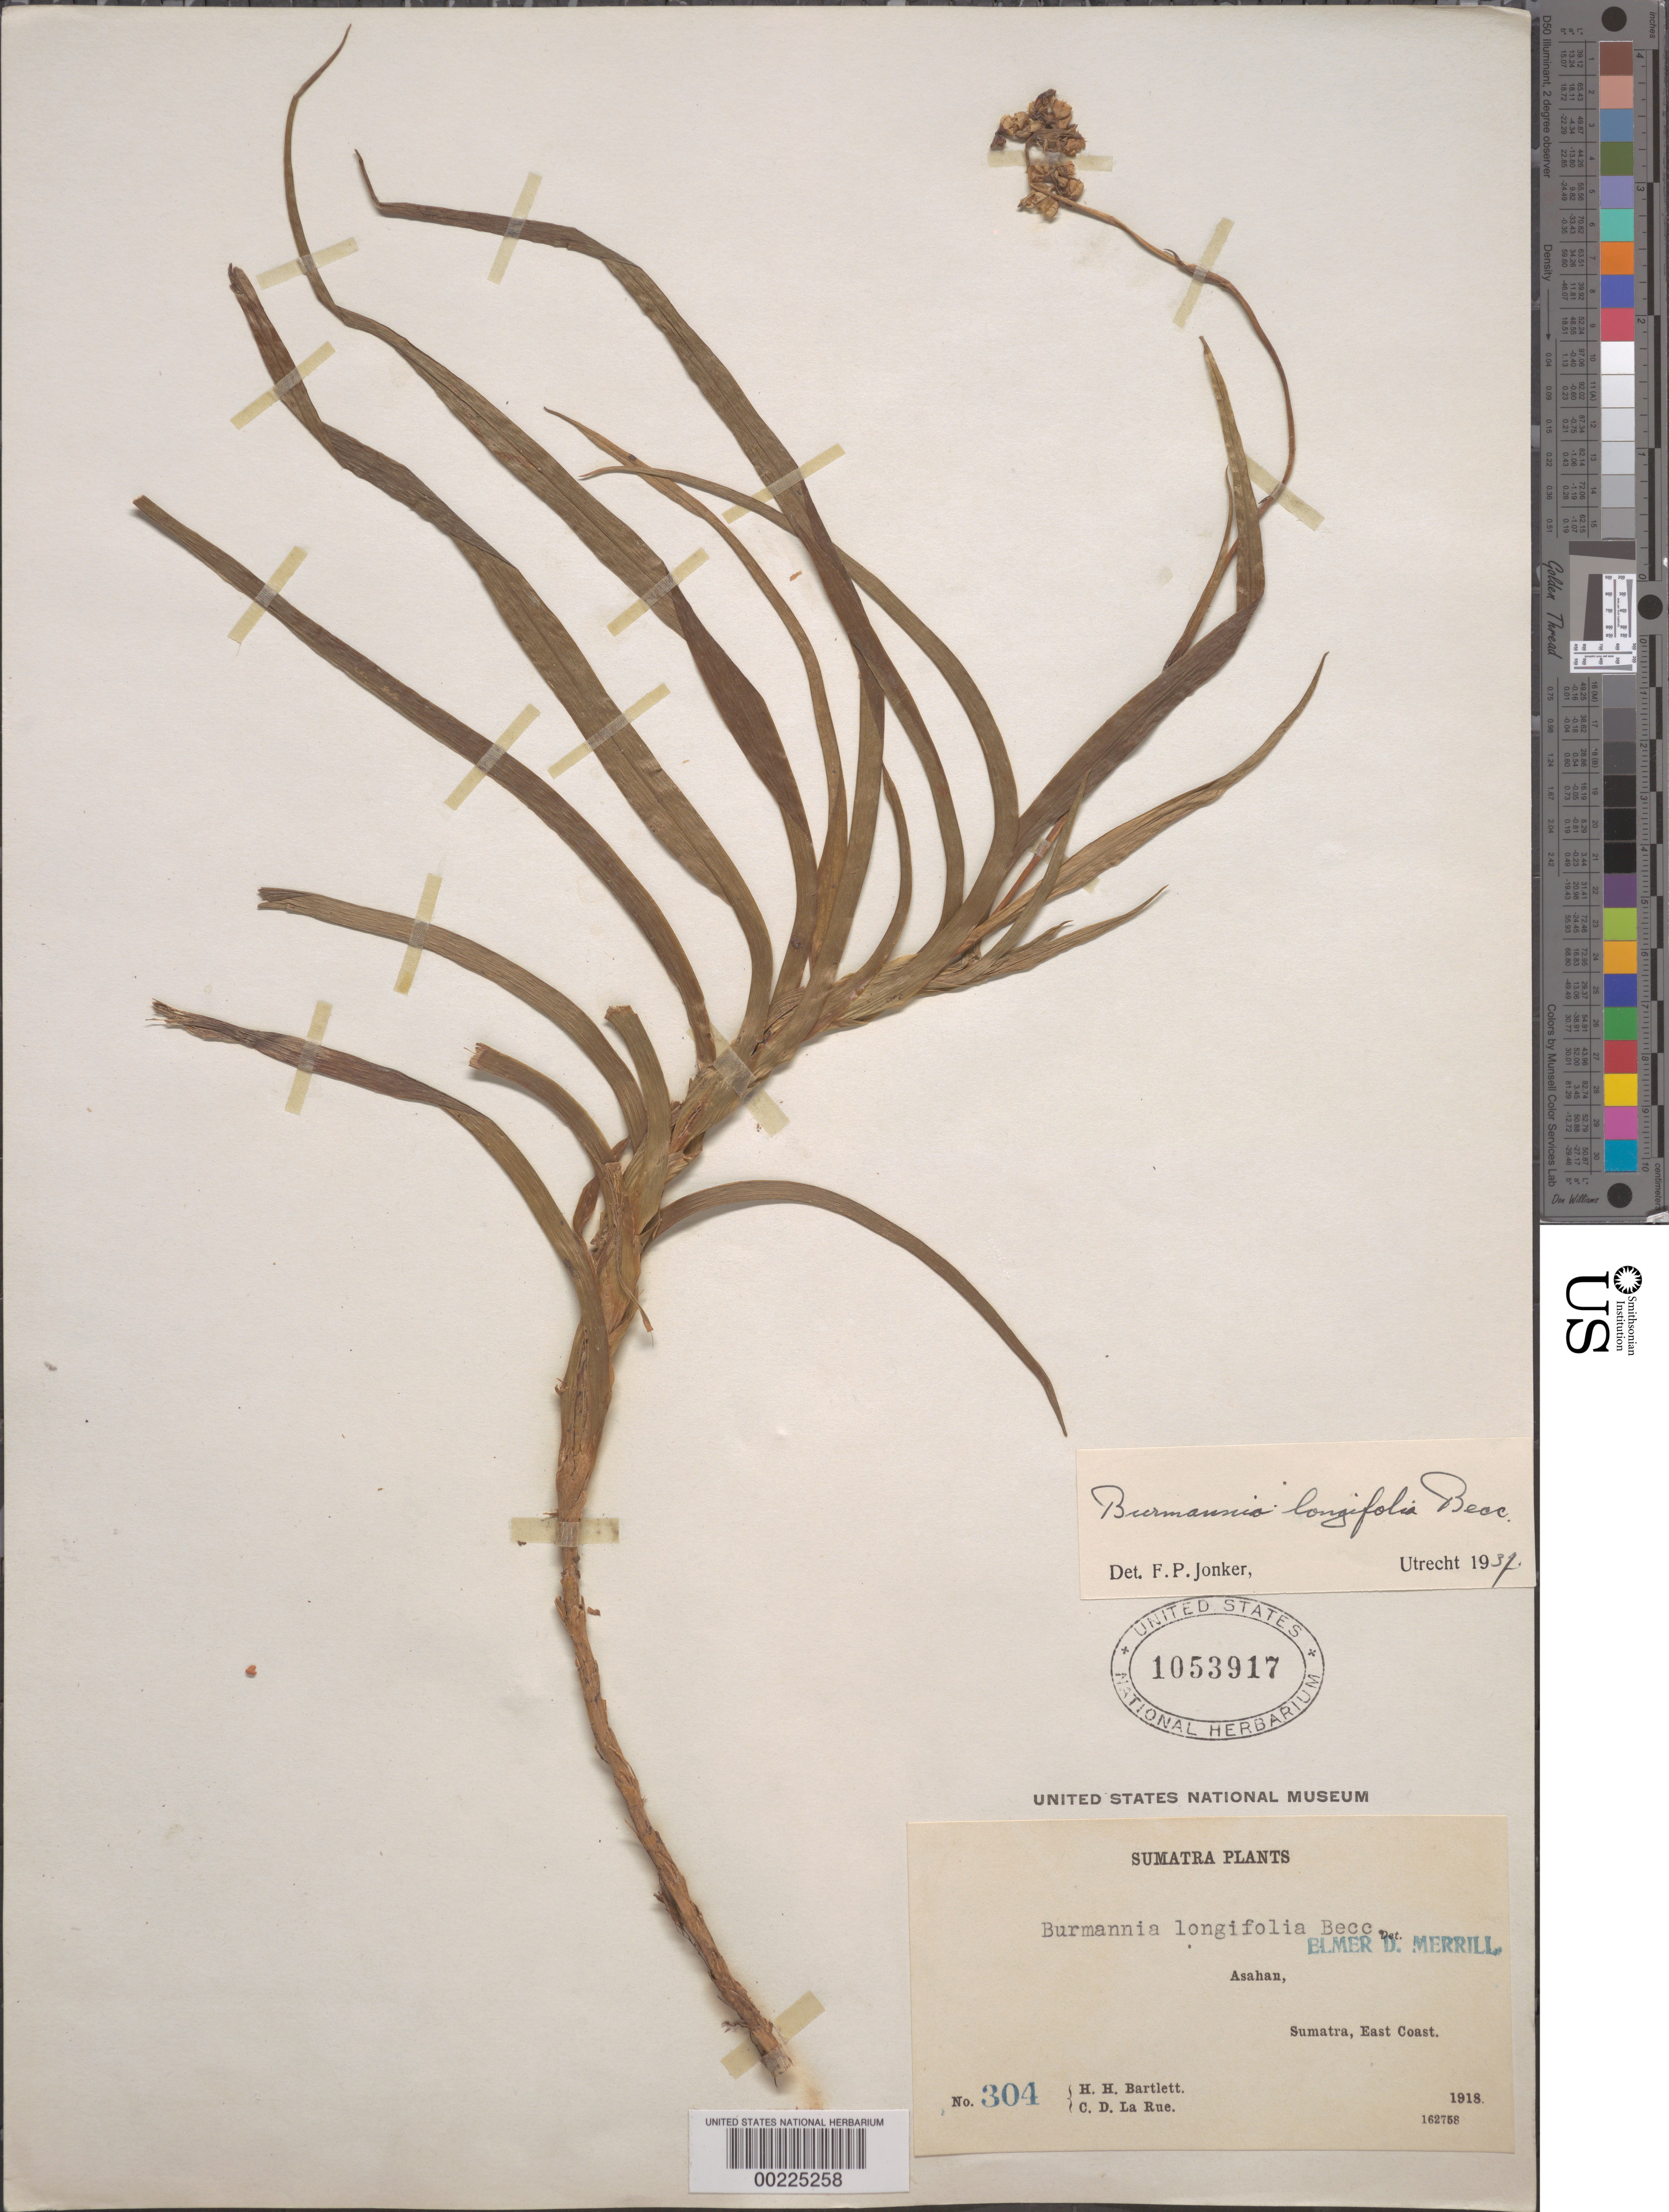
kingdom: Plantae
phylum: Tracheophyta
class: Liliopsida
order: Dioscoreales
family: Burmanniaceae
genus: Burmannia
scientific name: Burmannia longifolia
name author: Becc.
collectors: H. H. Bartlett & C. La Rue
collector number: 304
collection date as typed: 1918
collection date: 1918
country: Indonesia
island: Sumatra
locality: E coast; asahan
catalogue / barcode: US 1053917